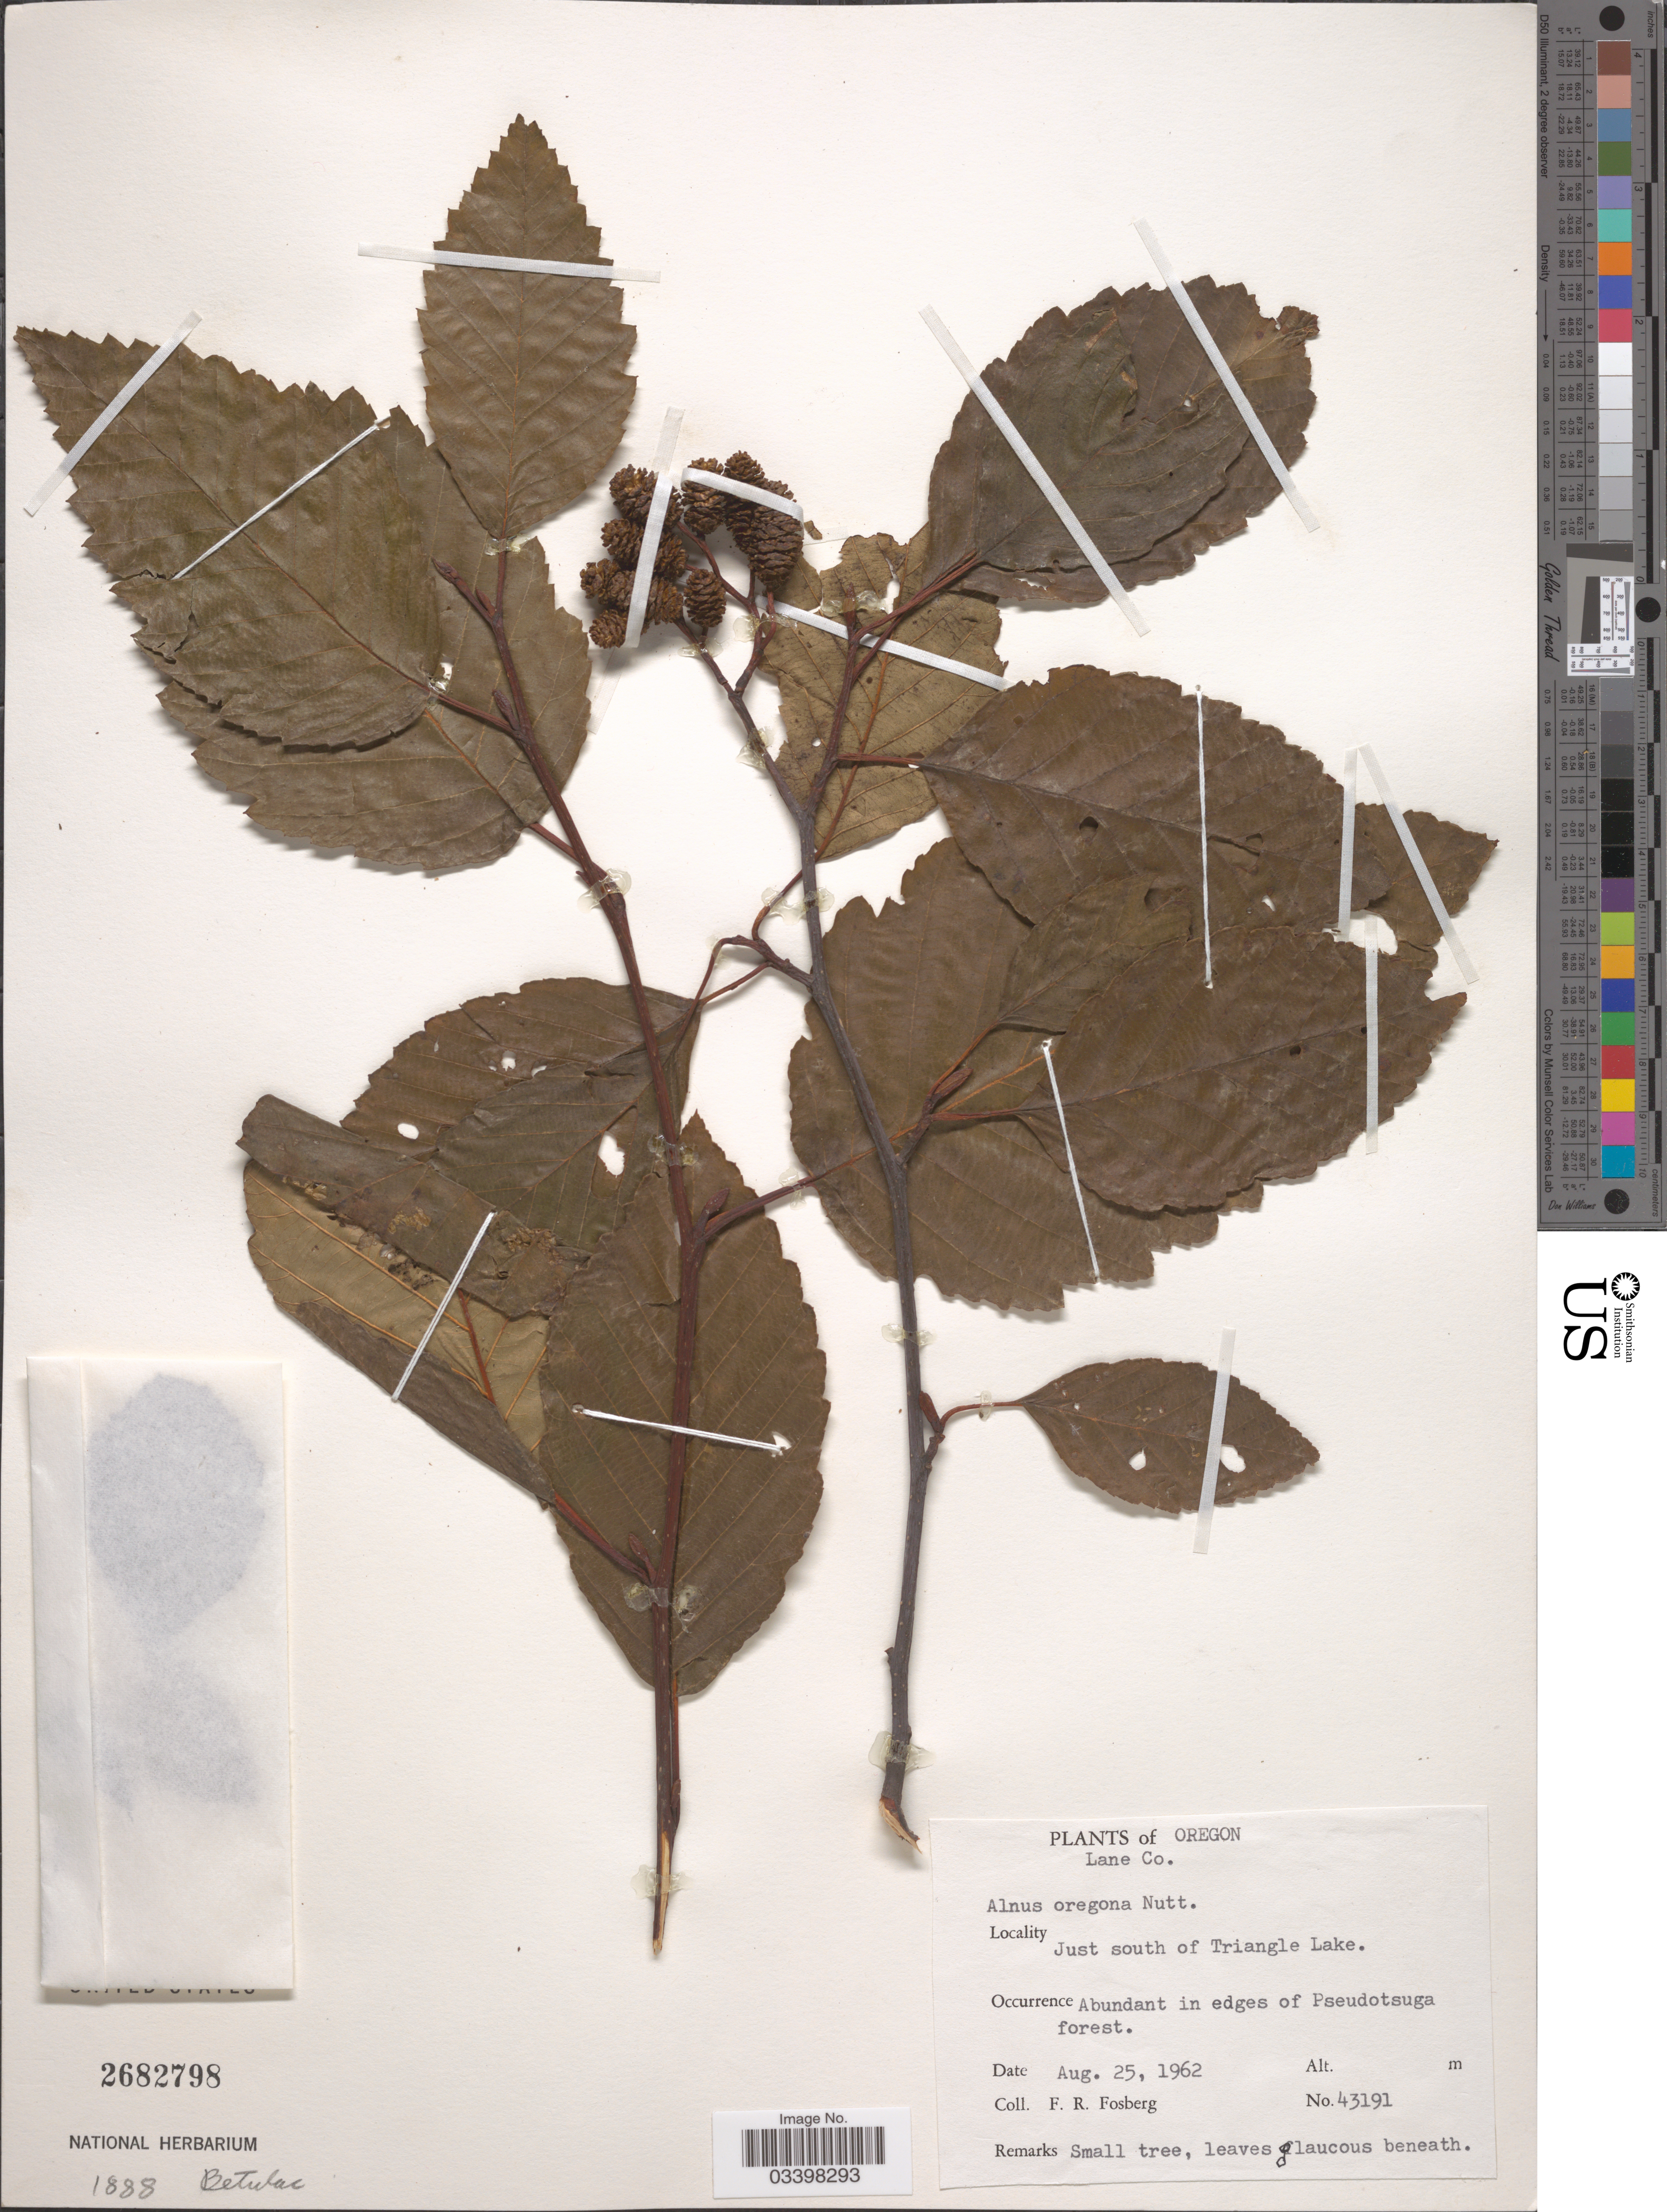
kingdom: Plantae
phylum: Tracheophyta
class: Magnoliopsida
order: Fagales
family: Betulaceae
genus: Alnus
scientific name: Alnus rubra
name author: Bong.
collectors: F. R. Fosberg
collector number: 43191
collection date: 1962-08-25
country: United States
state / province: Oregon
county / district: Lane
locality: Lane Co. Just south of Triangle Lake. In edges of Pseudotsuga forest.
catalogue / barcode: US 2682798